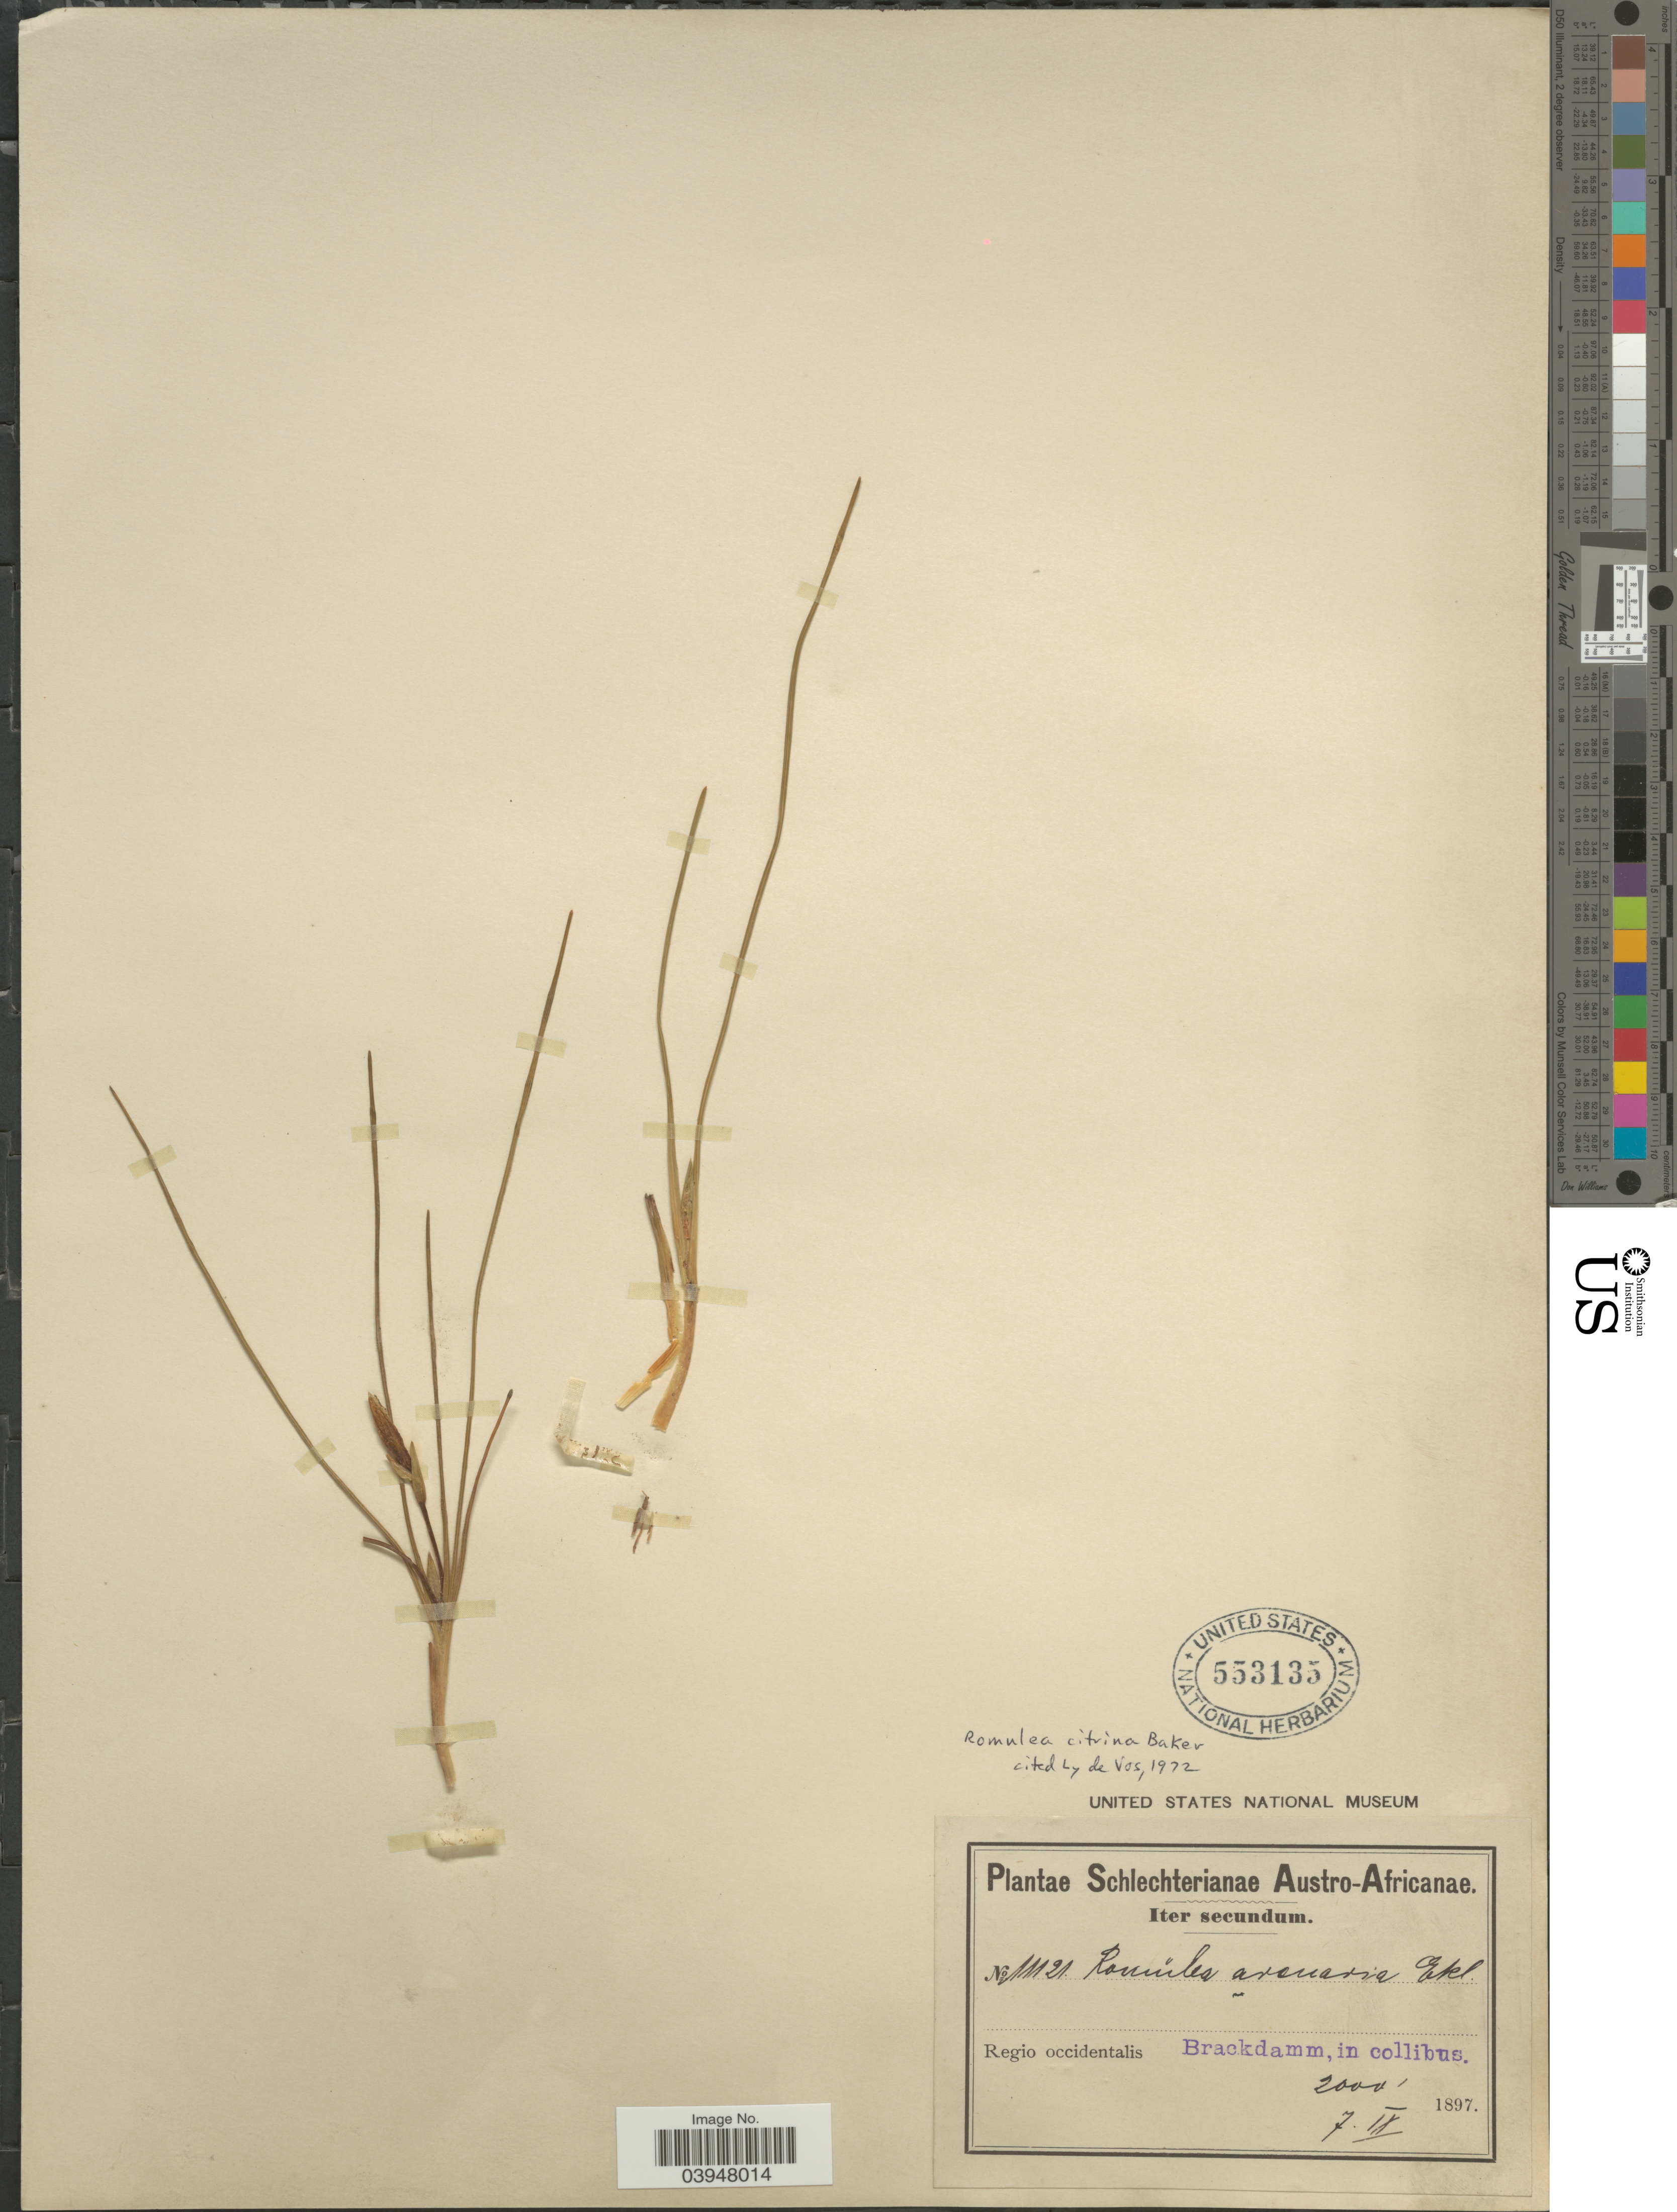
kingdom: Plantae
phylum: Tracheophyta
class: Liliopsida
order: Asparagales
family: Iridaceae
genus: Romulea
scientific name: Romulea citrina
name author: Baker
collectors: Schlechter, --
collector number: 11121*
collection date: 1897-09-07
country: South Africa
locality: Austro-Africanae. Regio occidentalis Brackdamm, in collibus.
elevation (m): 610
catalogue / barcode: US 553135